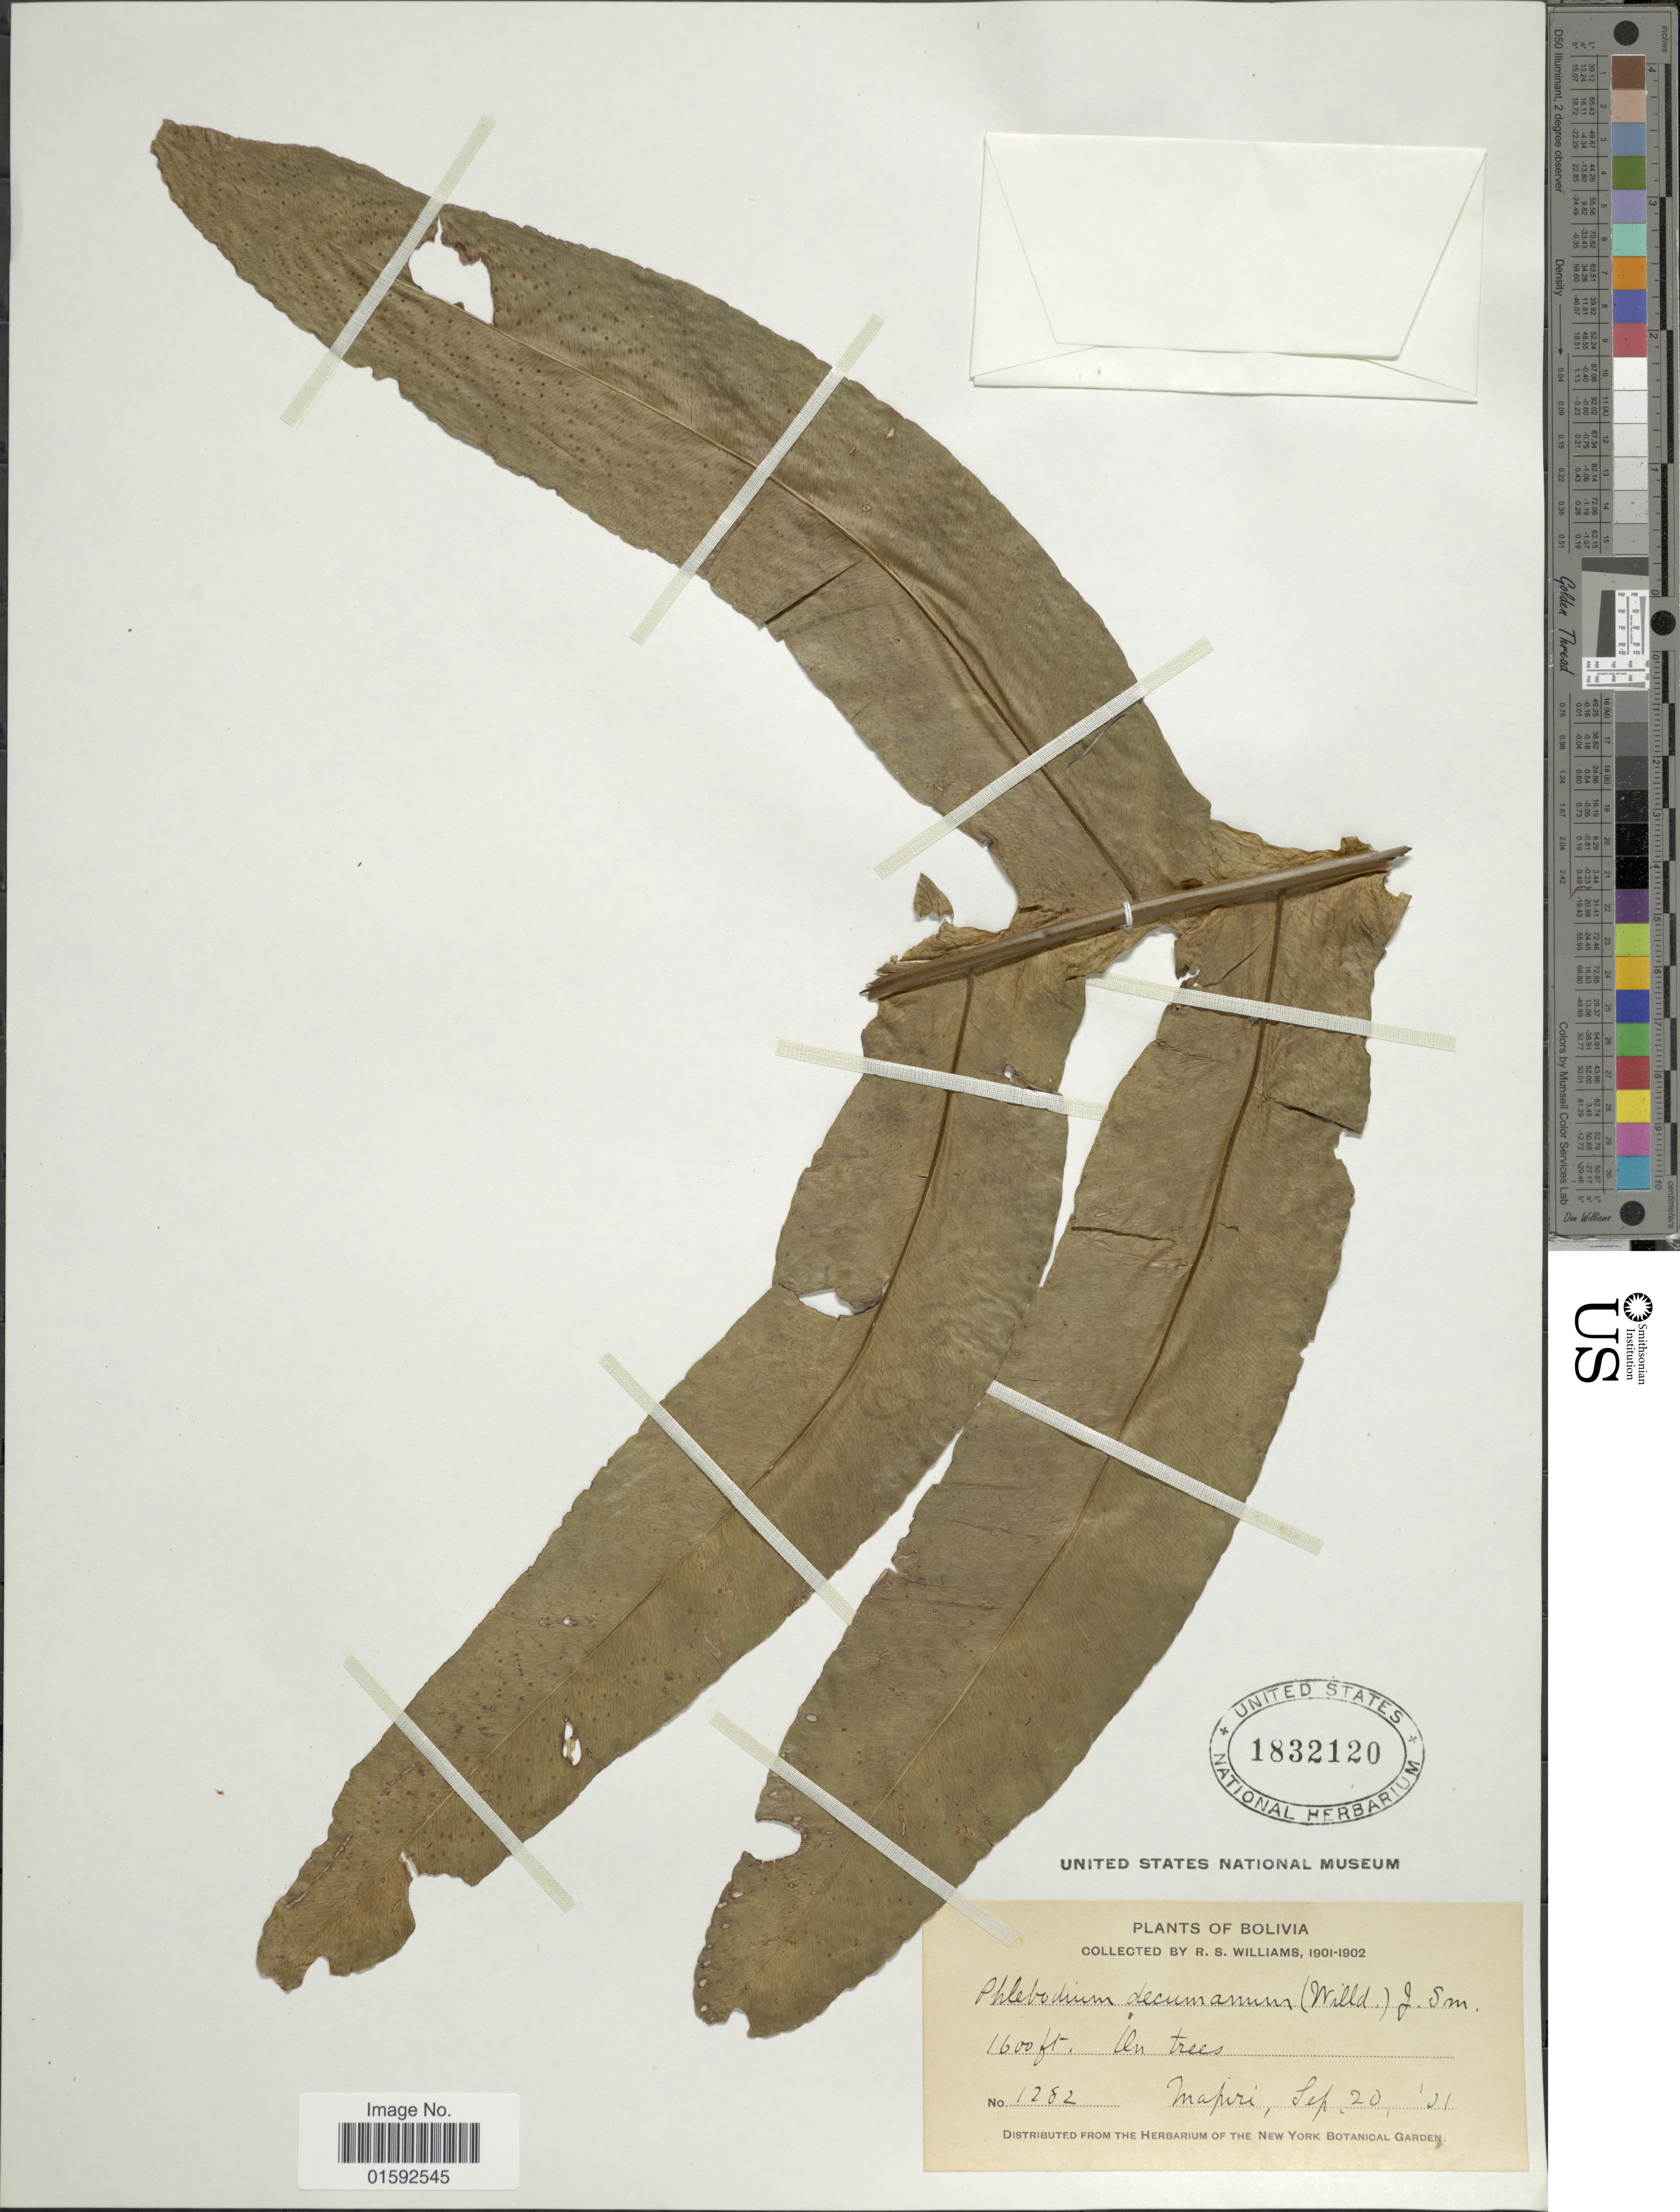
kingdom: Plantae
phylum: Tracheophyta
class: Polypodiopsida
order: Polypodiales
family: Polypodiaceae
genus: Phlebodium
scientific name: Phlebodium decumanum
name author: (Willd.) J. Sm.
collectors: R. S. Williams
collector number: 1282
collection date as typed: Sep. 20, 1901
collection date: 1901-09-20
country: Bolivia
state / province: La Páz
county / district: Larecaja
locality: Mapiri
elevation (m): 488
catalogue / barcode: US 1832120